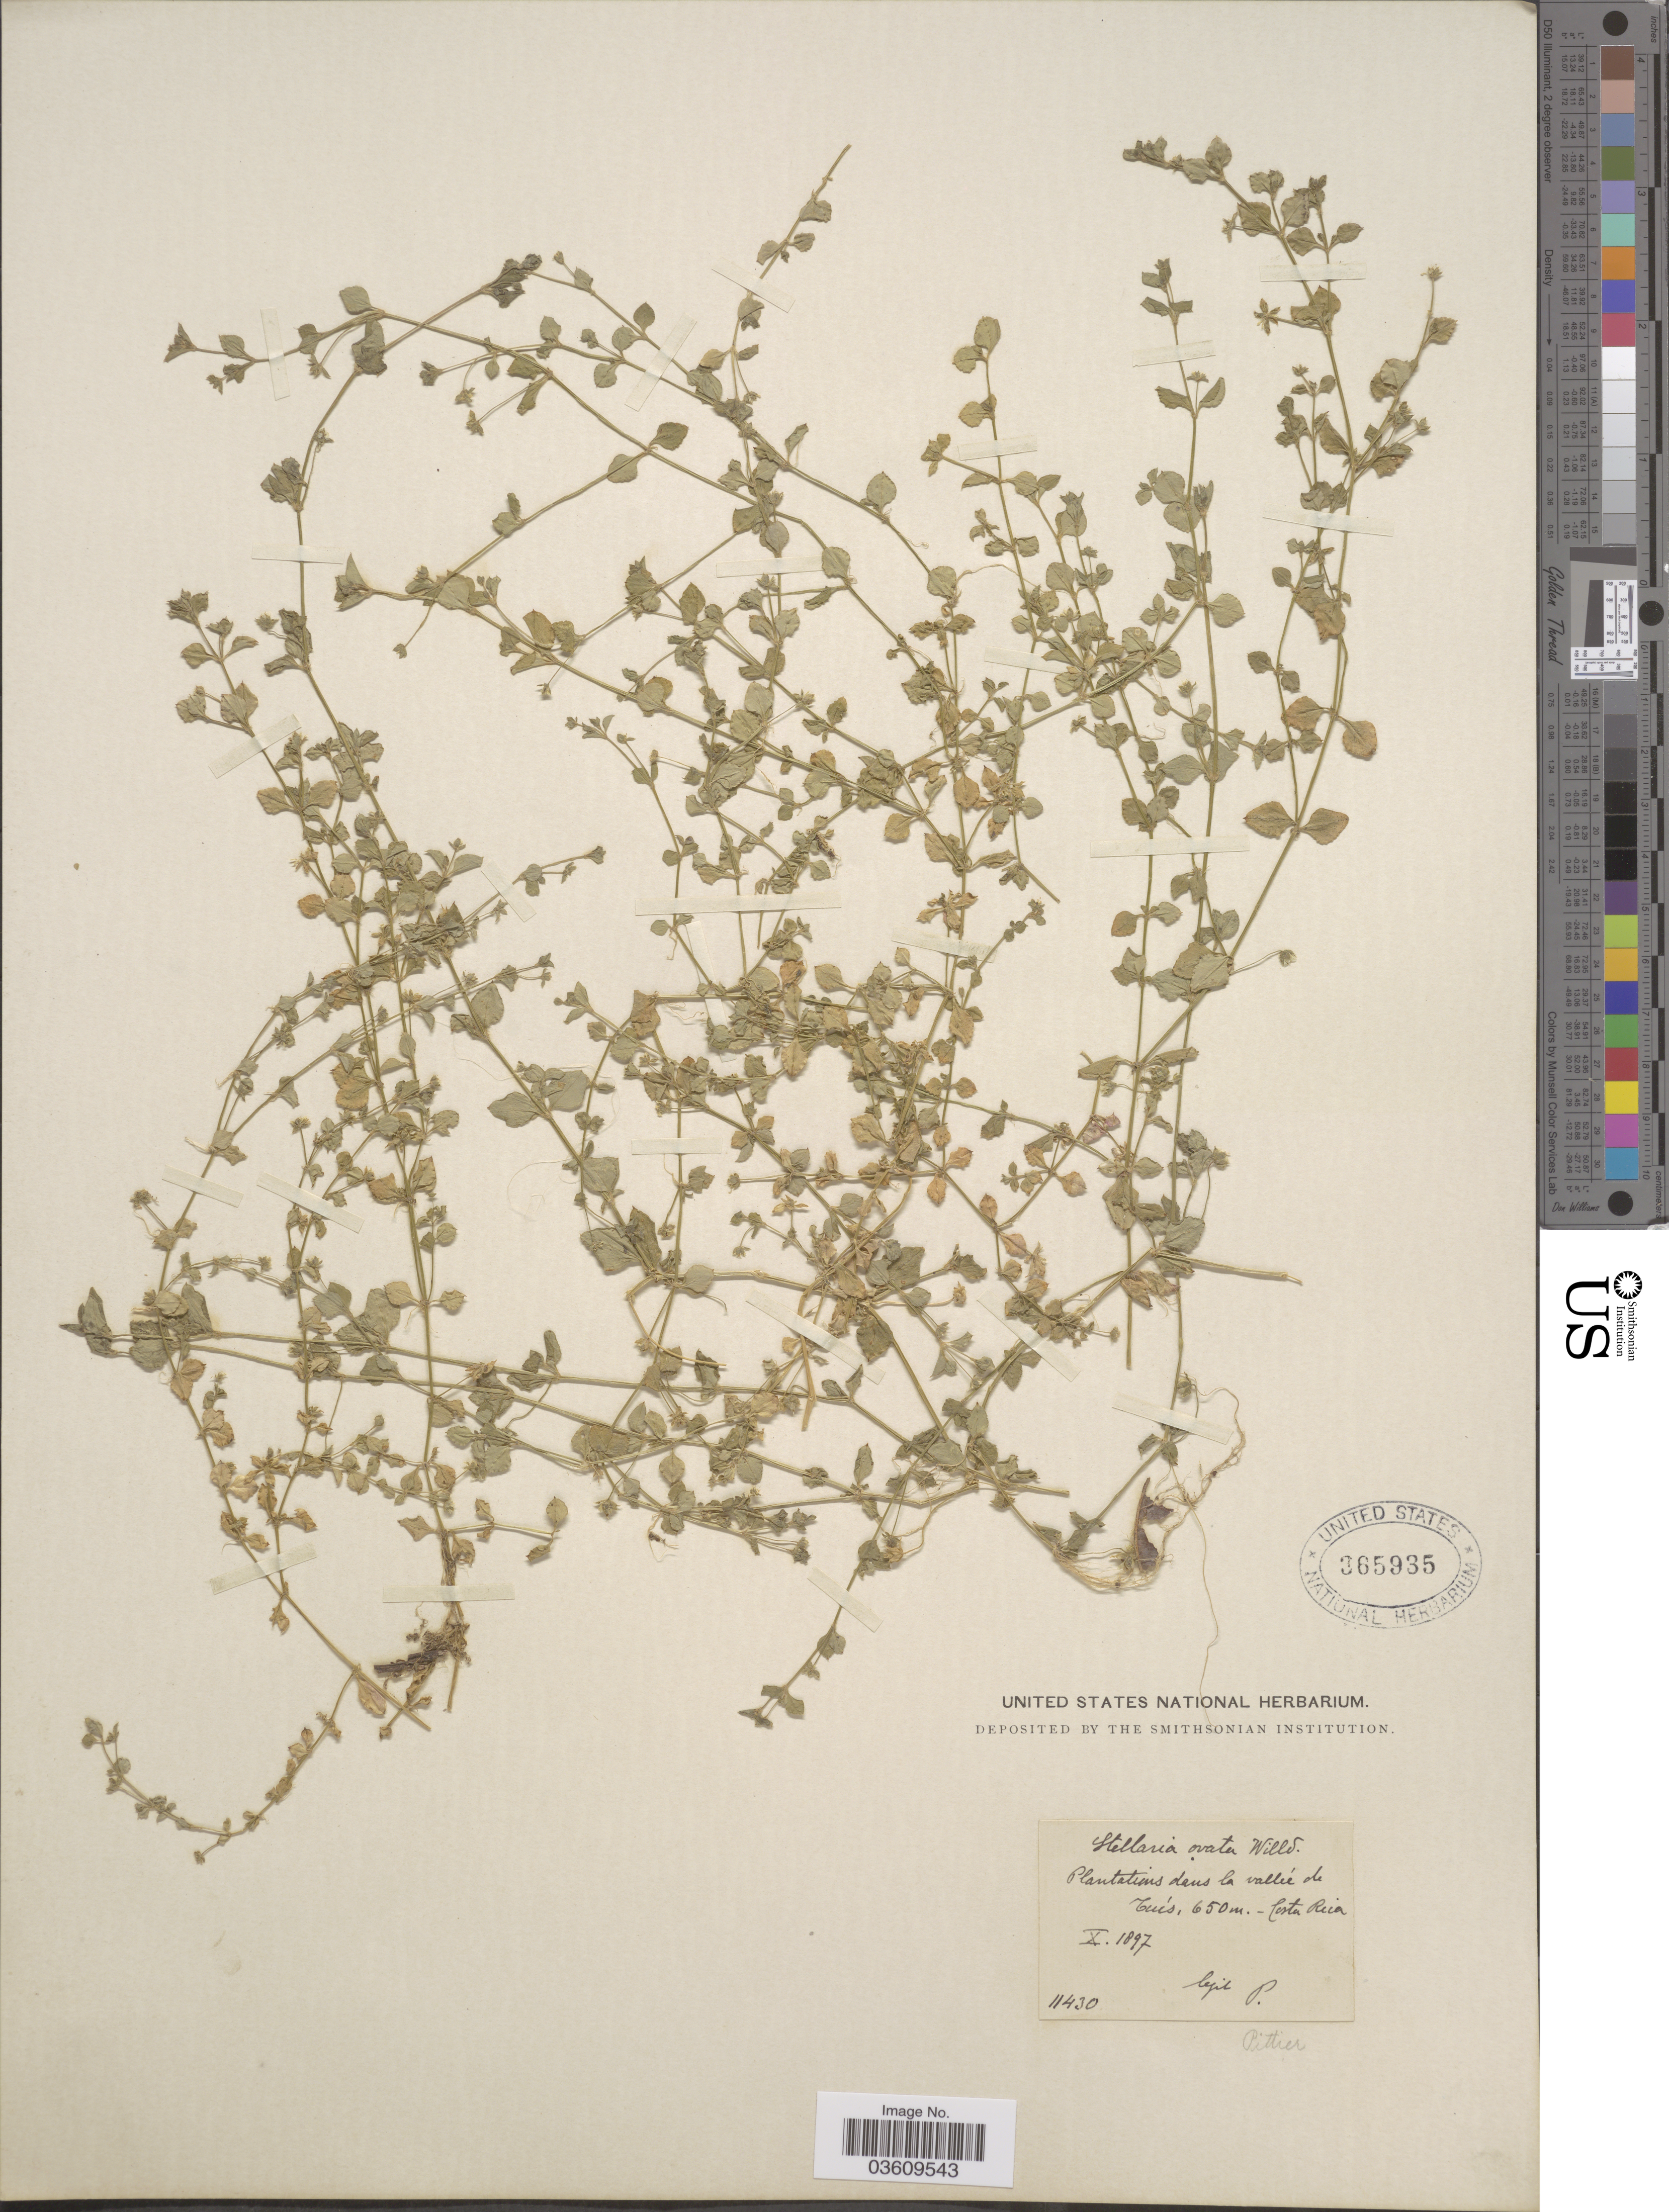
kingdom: Plantae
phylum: Tracheophyta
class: Magnoliopsida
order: Caryophyllales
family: Caryophyllaceae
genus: Stellaria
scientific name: Stellaria ovata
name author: Willd.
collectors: Pittier, --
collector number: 11430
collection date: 1897-10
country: Costa Rica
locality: Plantations dans la vallée de Tuís.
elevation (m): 650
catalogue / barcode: US 365935